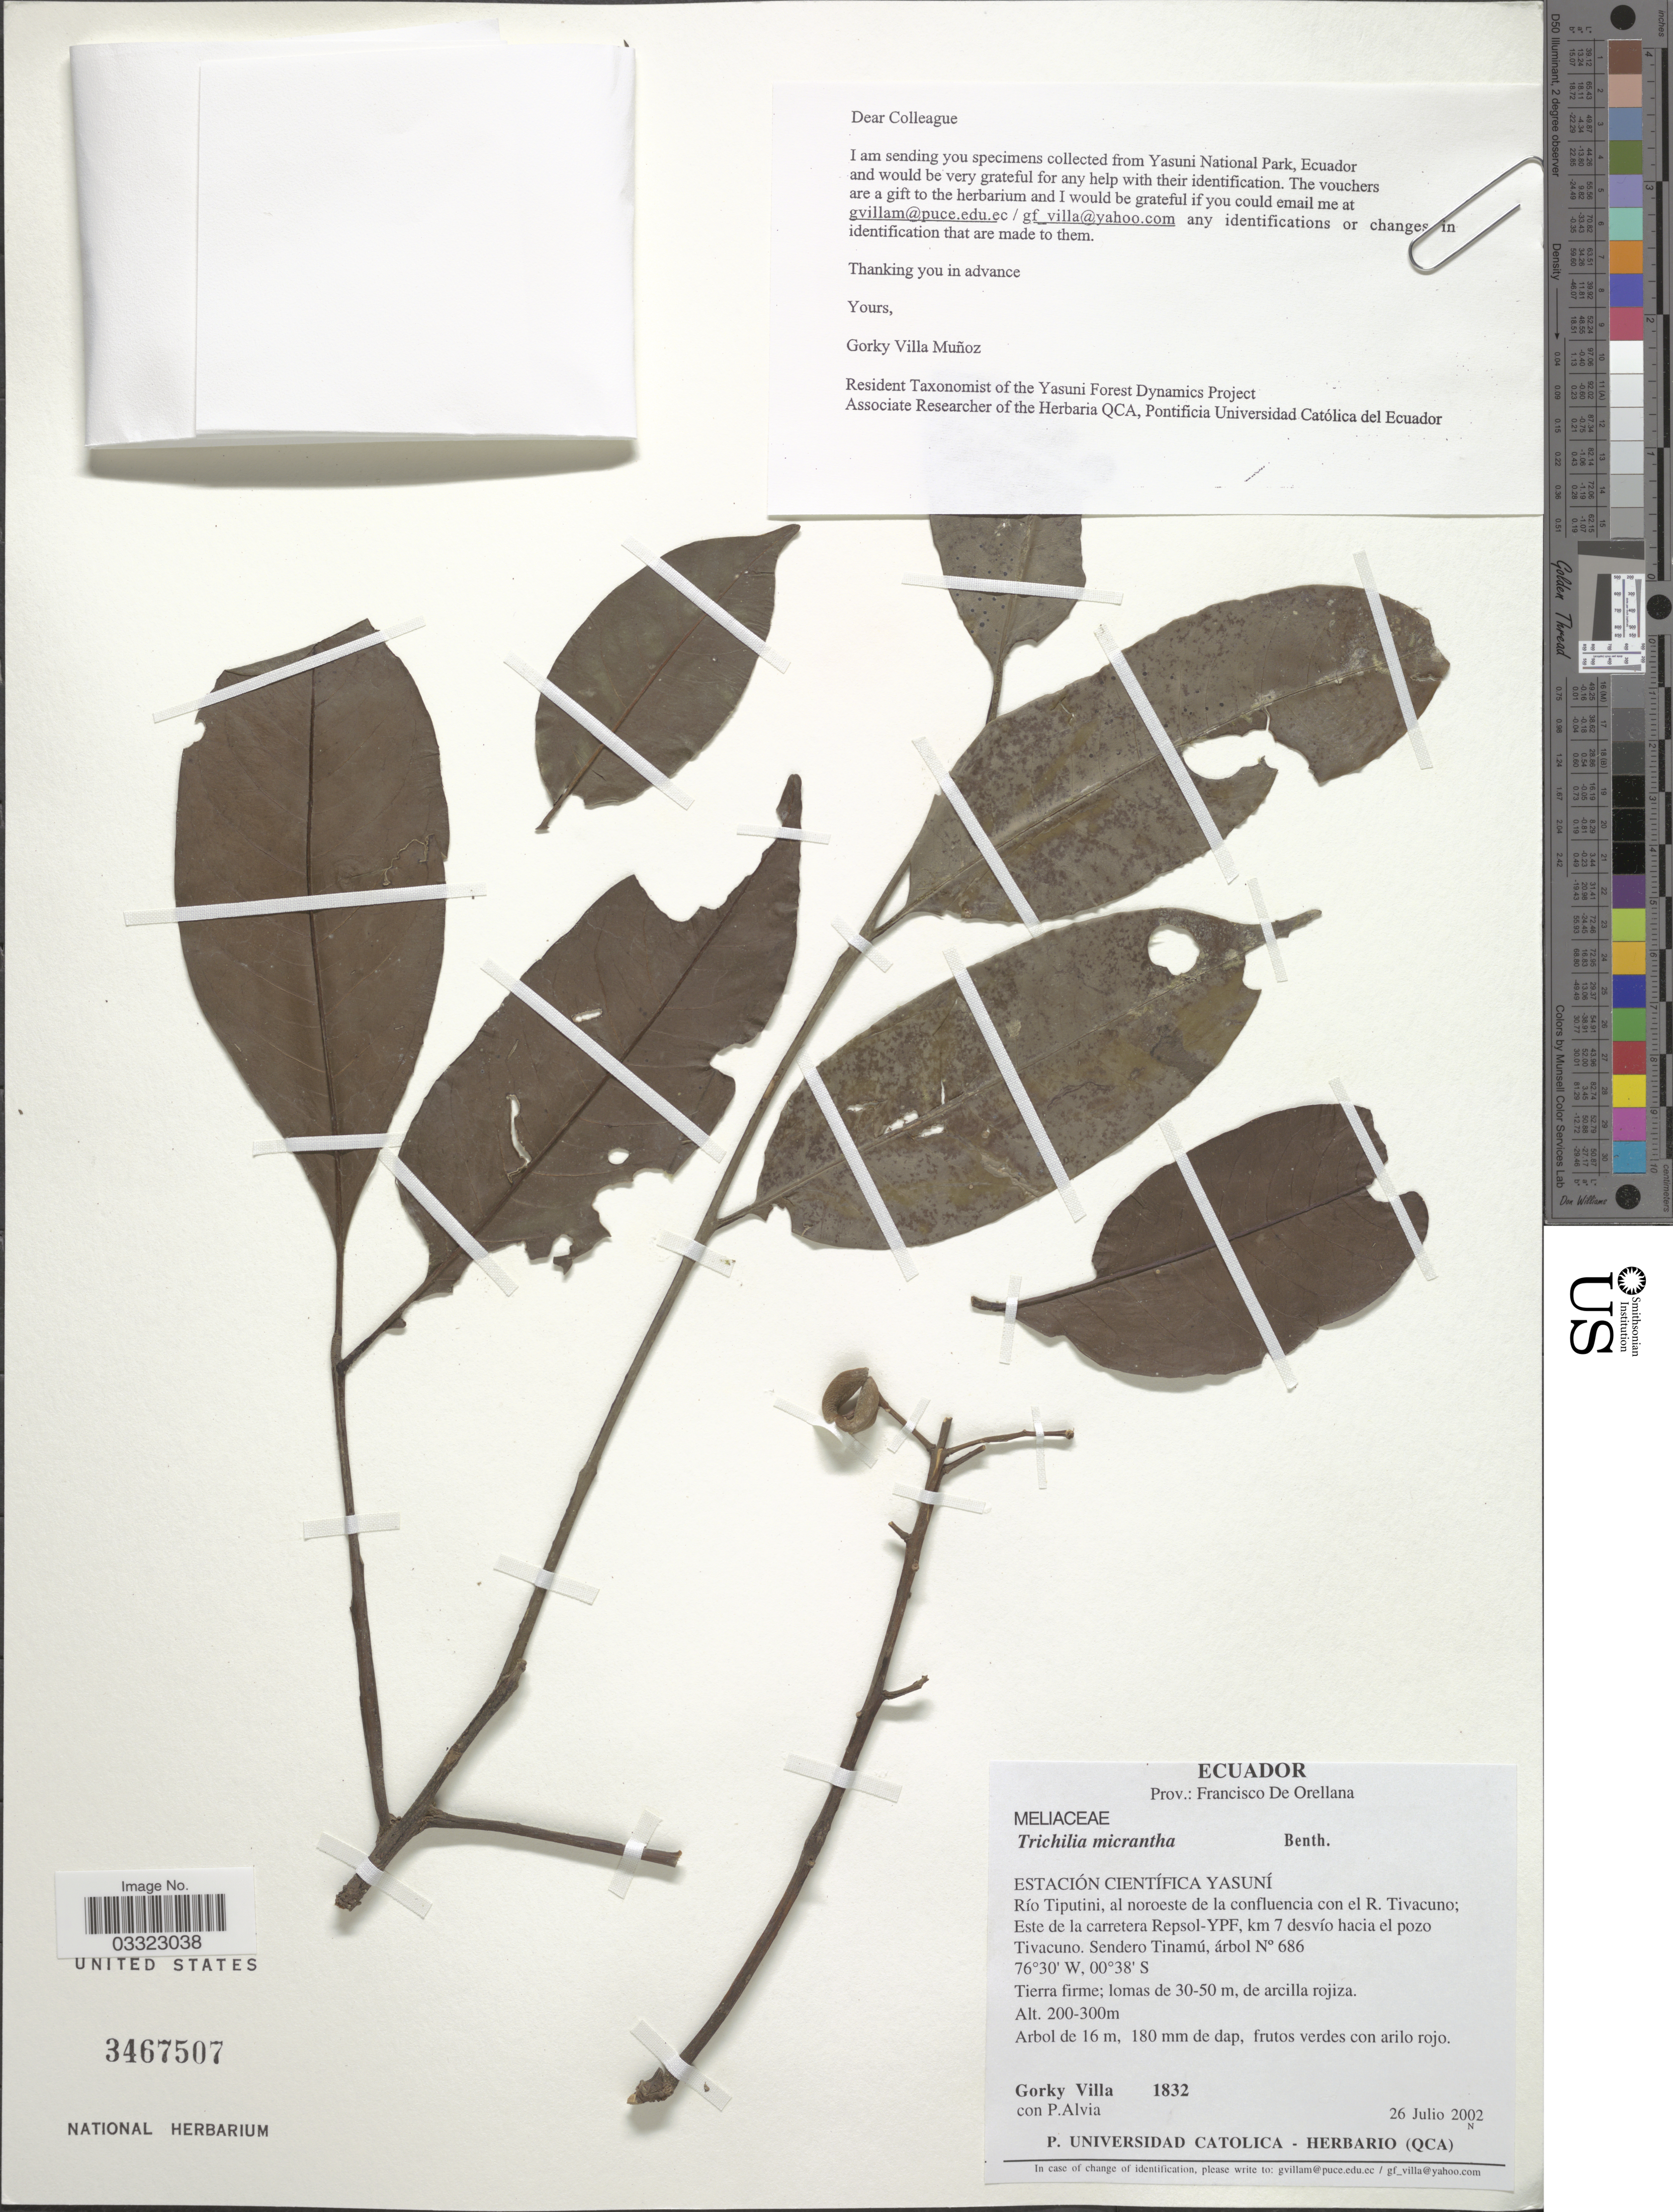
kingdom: Plantae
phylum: Tracheophyta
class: Magnoliopsida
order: Sapindales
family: Meliaceae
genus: Trichilia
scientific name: Trichilia micrantha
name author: Benth.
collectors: G. Villa & P. Alvia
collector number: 1832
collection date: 2002-07-26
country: Ecuador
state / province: Orellana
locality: Francisco de Orellana, Estación Científica Yasuní, Río Tiputini, al noroeste de la confluencia con el R. Tivacuno; Este de la carretera Repsol-YPF, km 7 desvío hacia el pozo Tivacuno. Sendero Tinamú.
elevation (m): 200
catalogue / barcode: US 3467507